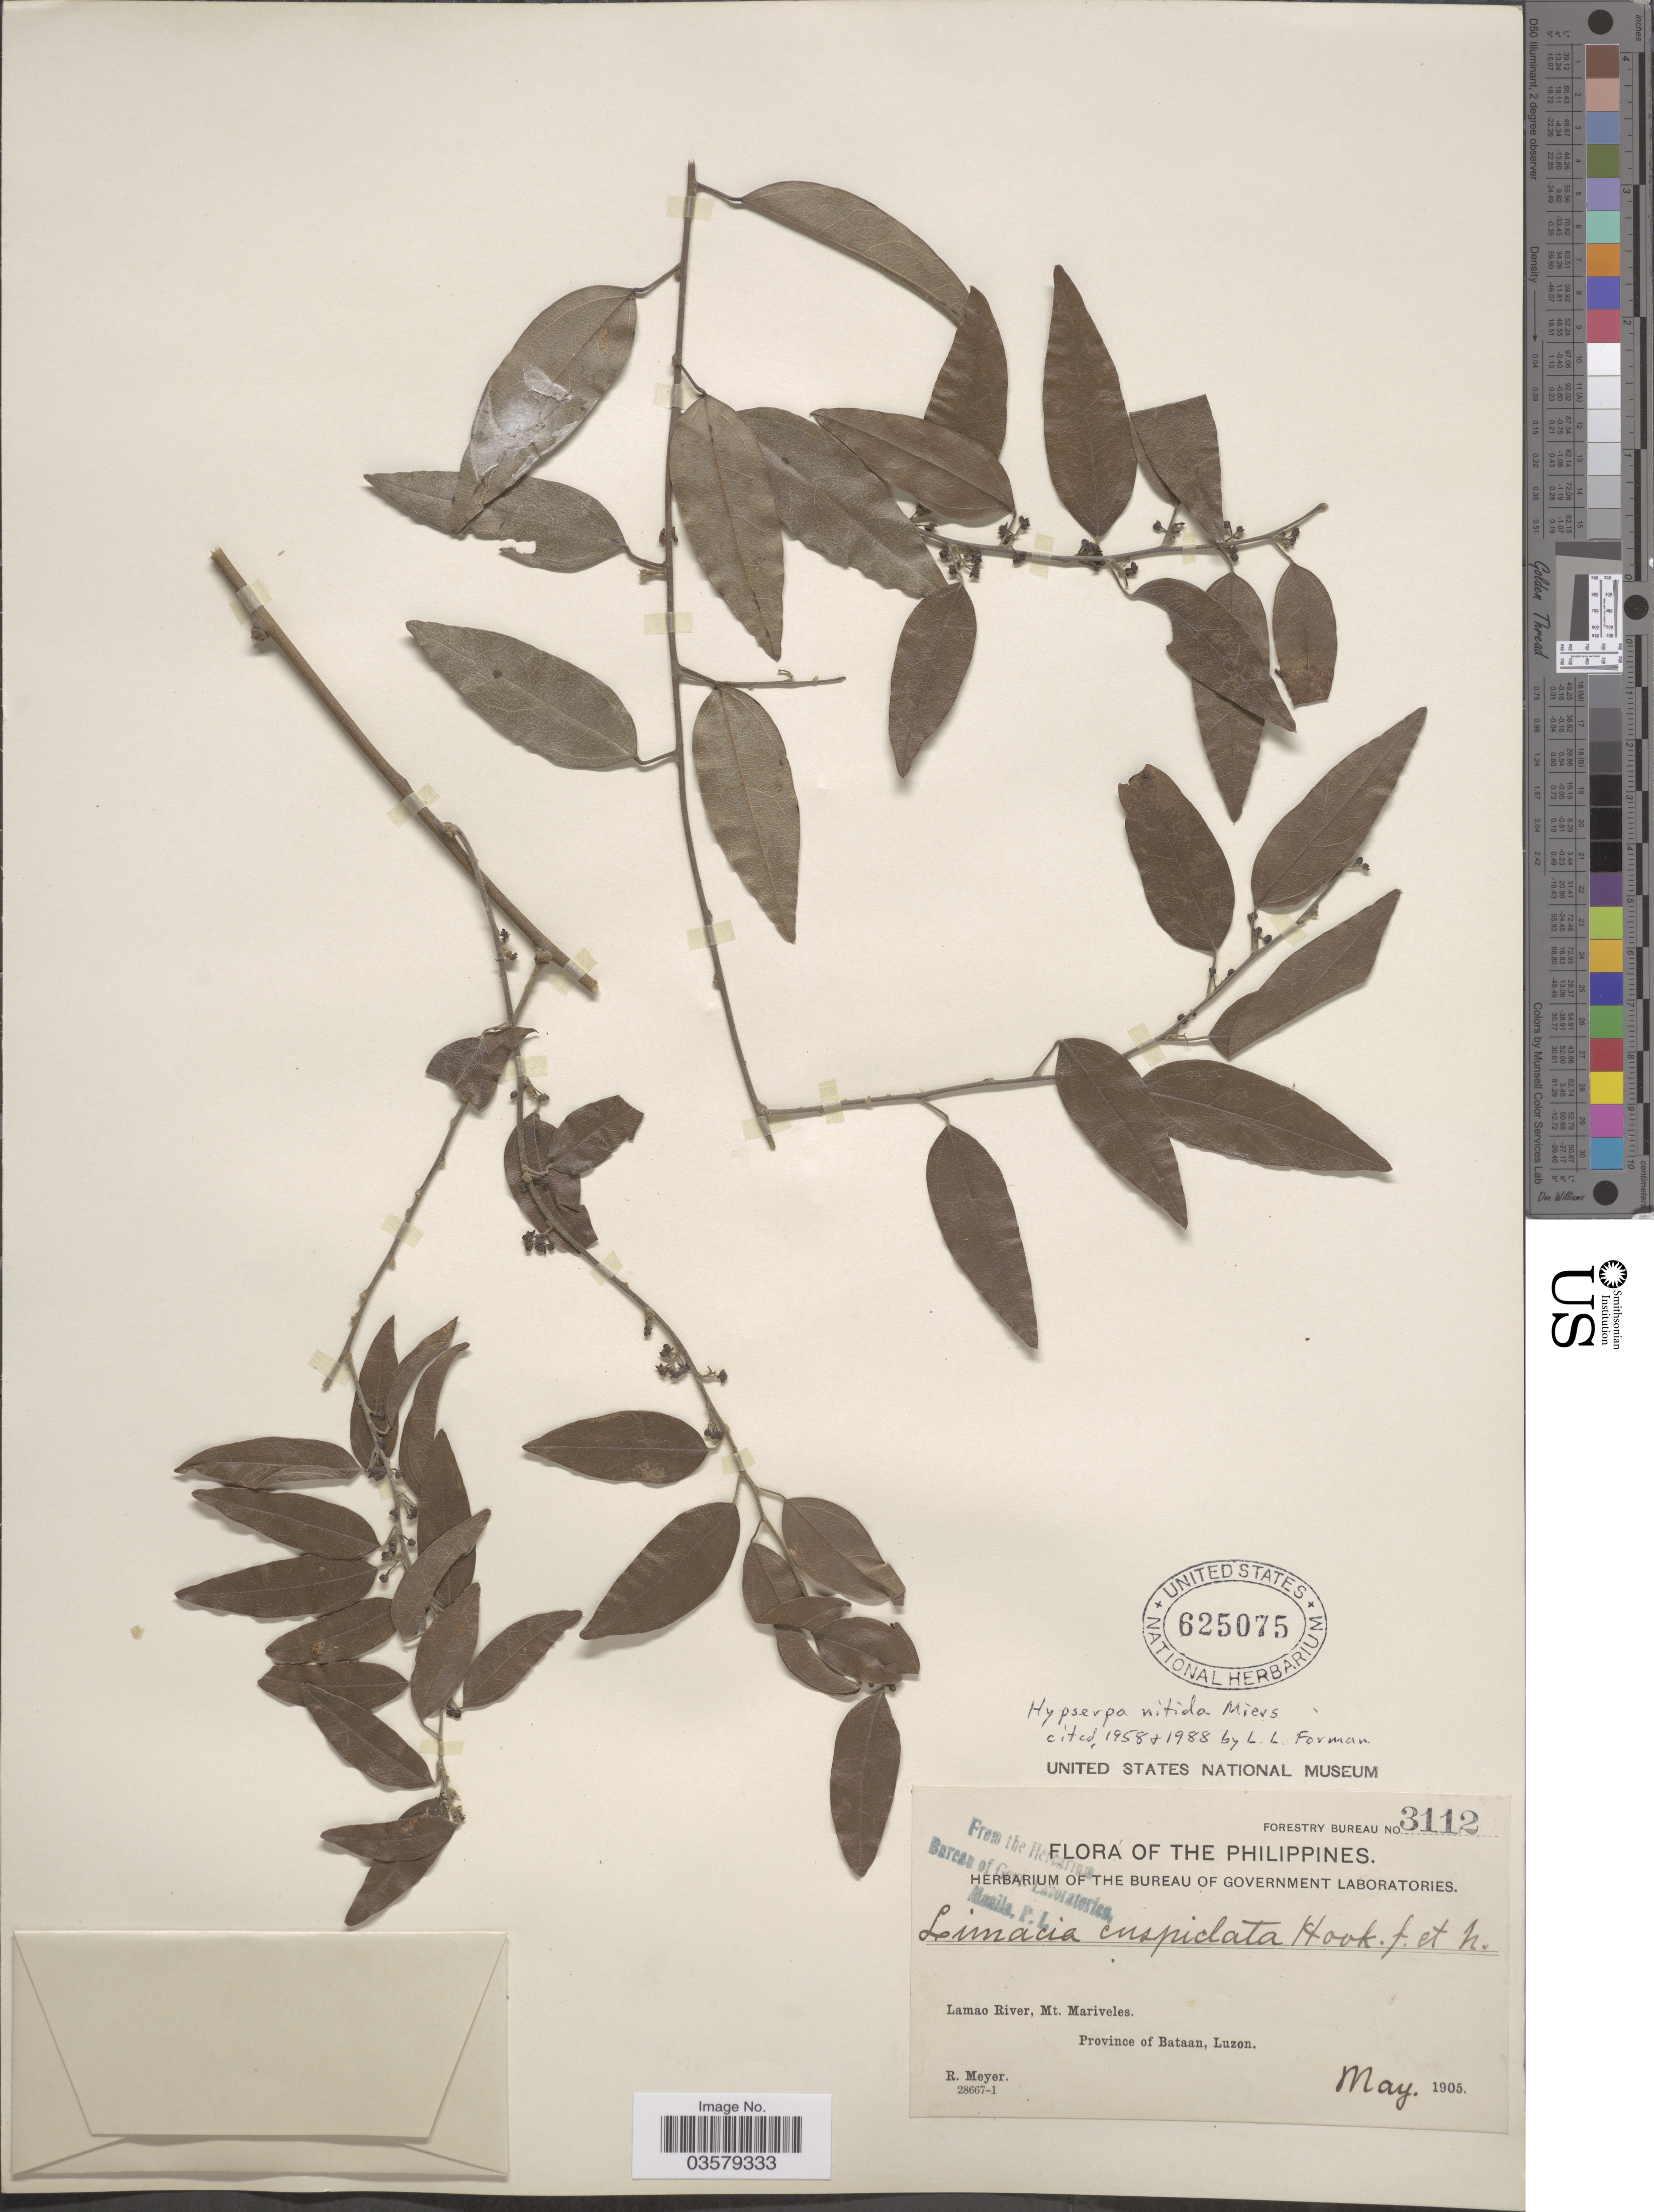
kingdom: Plantae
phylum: Tracheophyta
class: Magnoliopsida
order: Ranunculales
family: Menispermaceae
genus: Hypserpa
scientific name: Hypserpa nitida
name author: Miers ex Benth.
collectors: R. Meyer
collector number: Forestry Bureau 3112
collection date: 1905-05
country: Philippines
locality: Lamao River, Mt. Mariveles, Province of Bataan, Luzon.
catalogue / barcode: US 625075